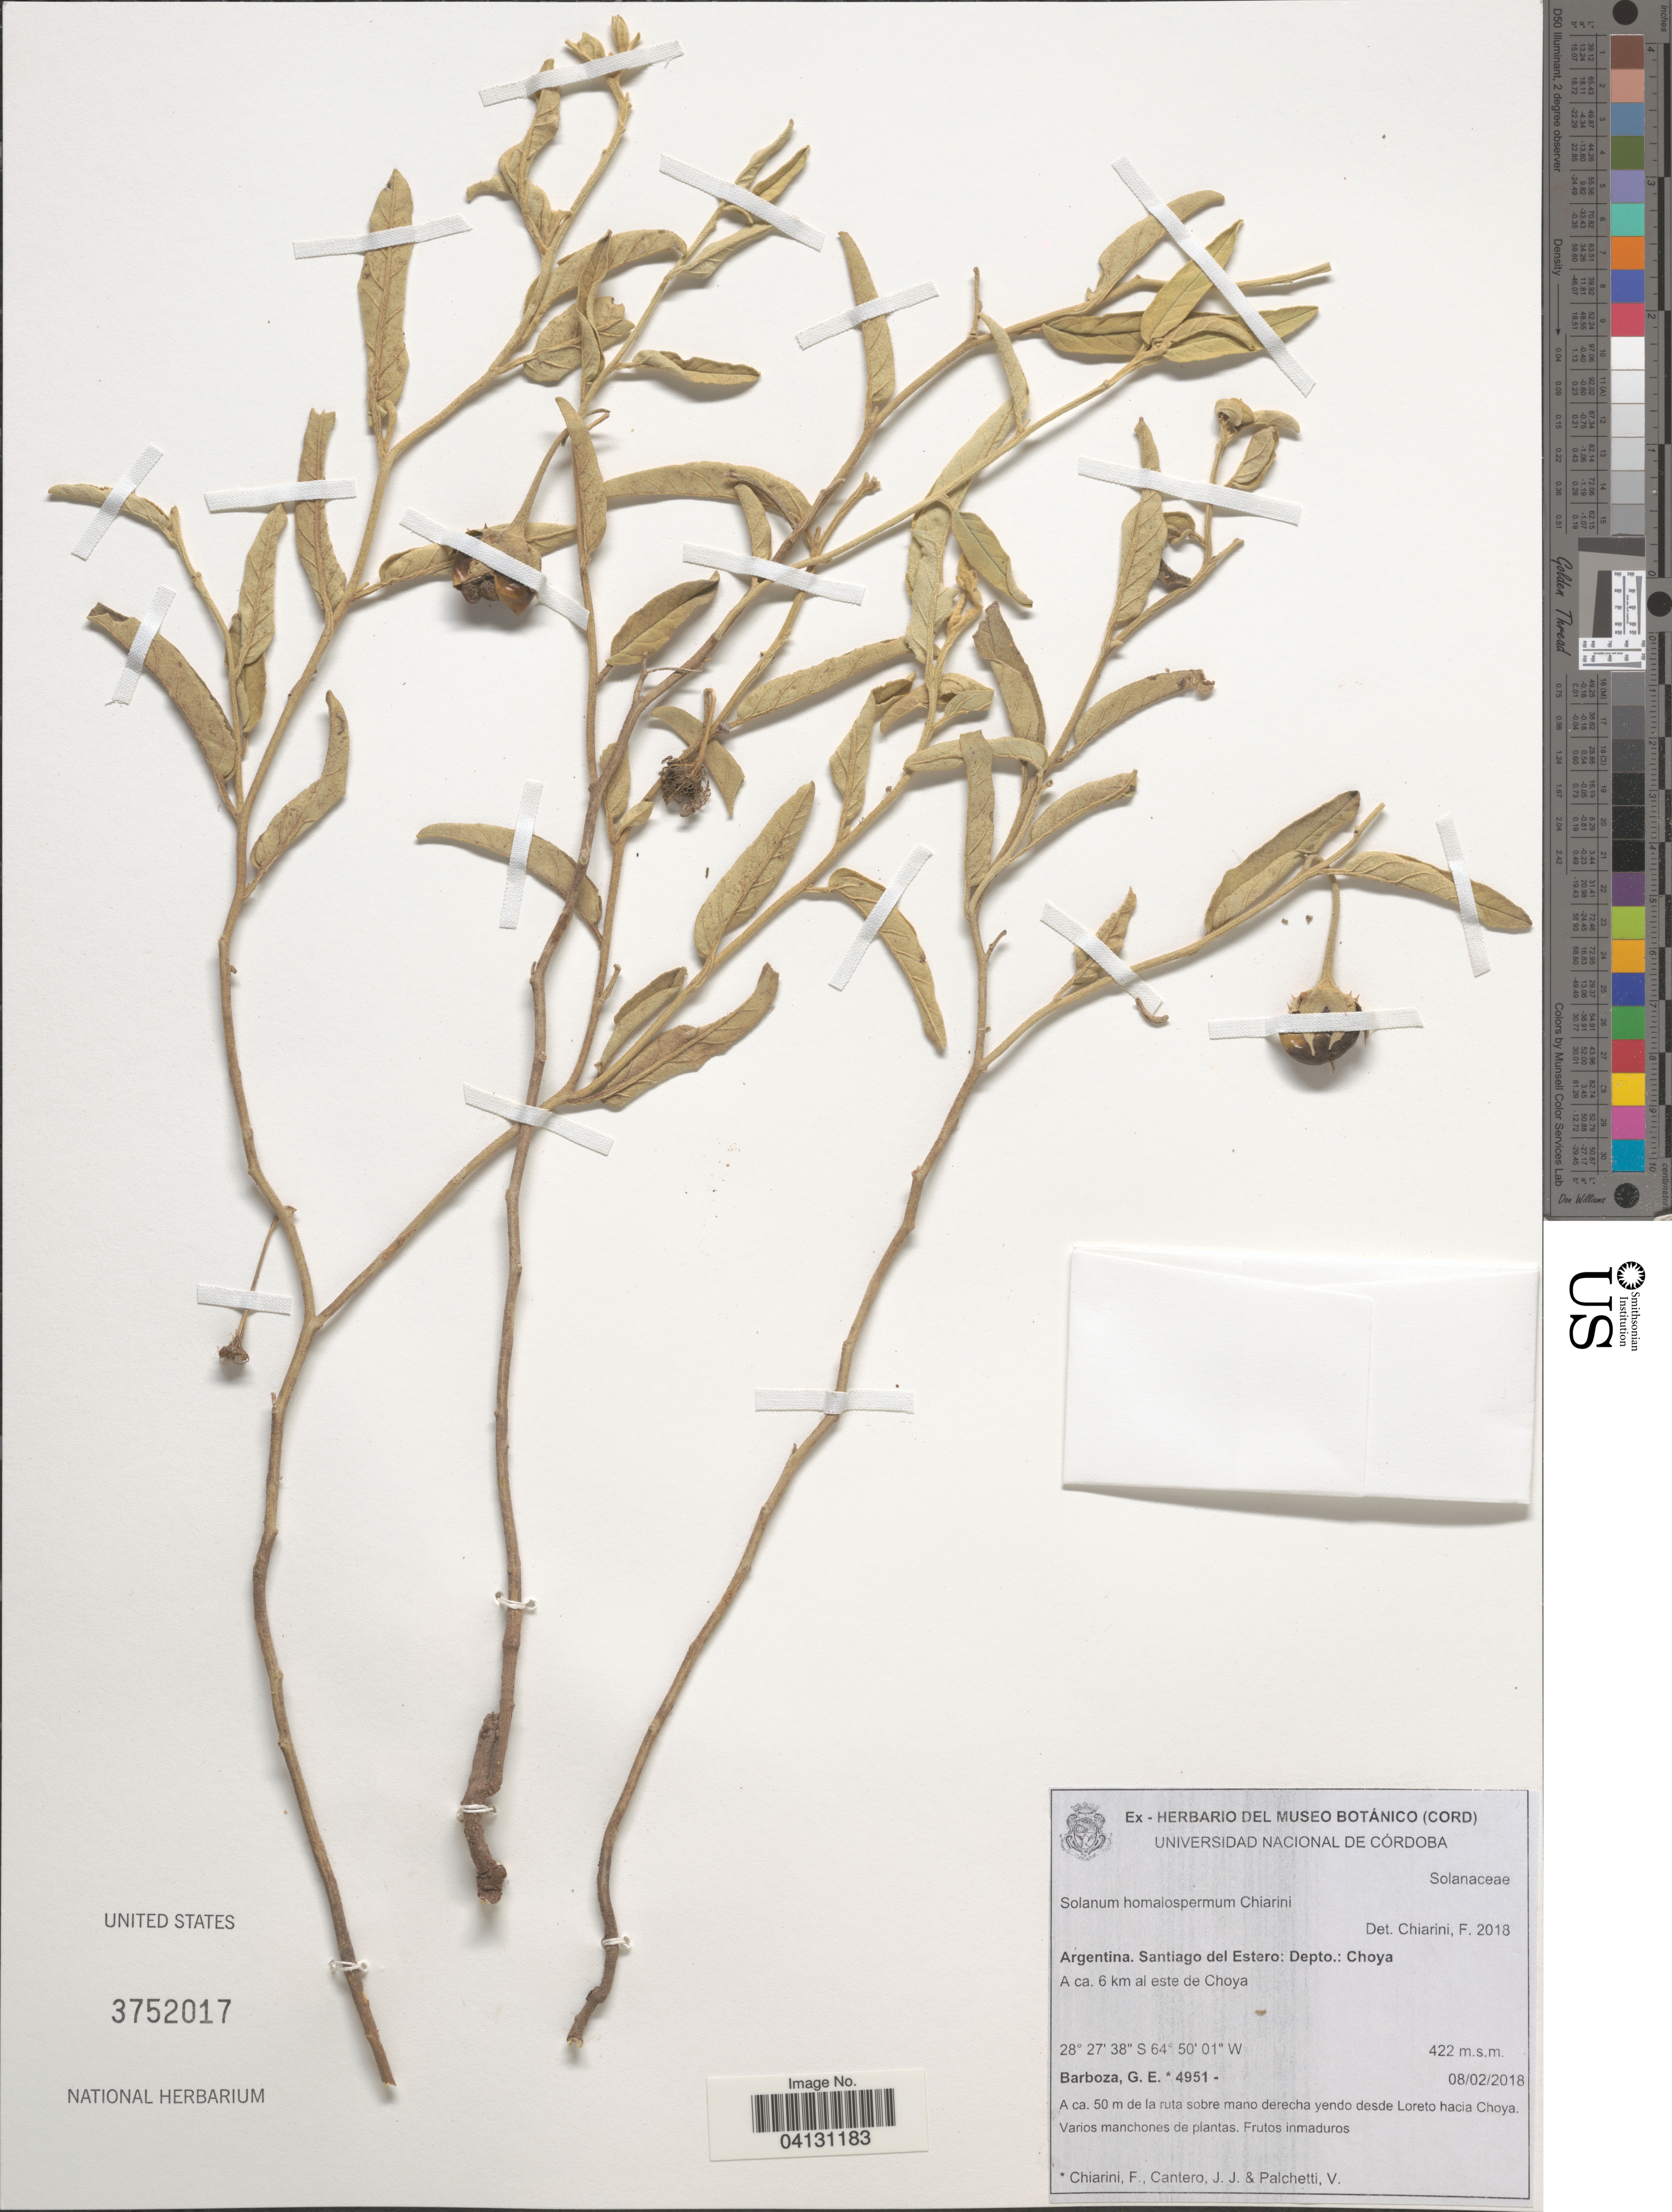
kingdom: Plantae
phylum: Tracheophyta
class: Magnoliopsida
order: Solanales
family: Solanaceae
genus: Solanum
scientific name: Solanum homalospermum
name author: Chiarini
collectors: G. E. Barboza, F. E. Chiarini, J. Cantero & V. Palchetti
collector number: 4951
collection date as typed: Transcribed d/m/y: 8/2/2018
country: Argentina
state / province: Santiago del Estero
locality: Depto.: Choya. A ca. 6 km al este de Choya.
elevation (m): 422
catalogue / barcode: US 3752017